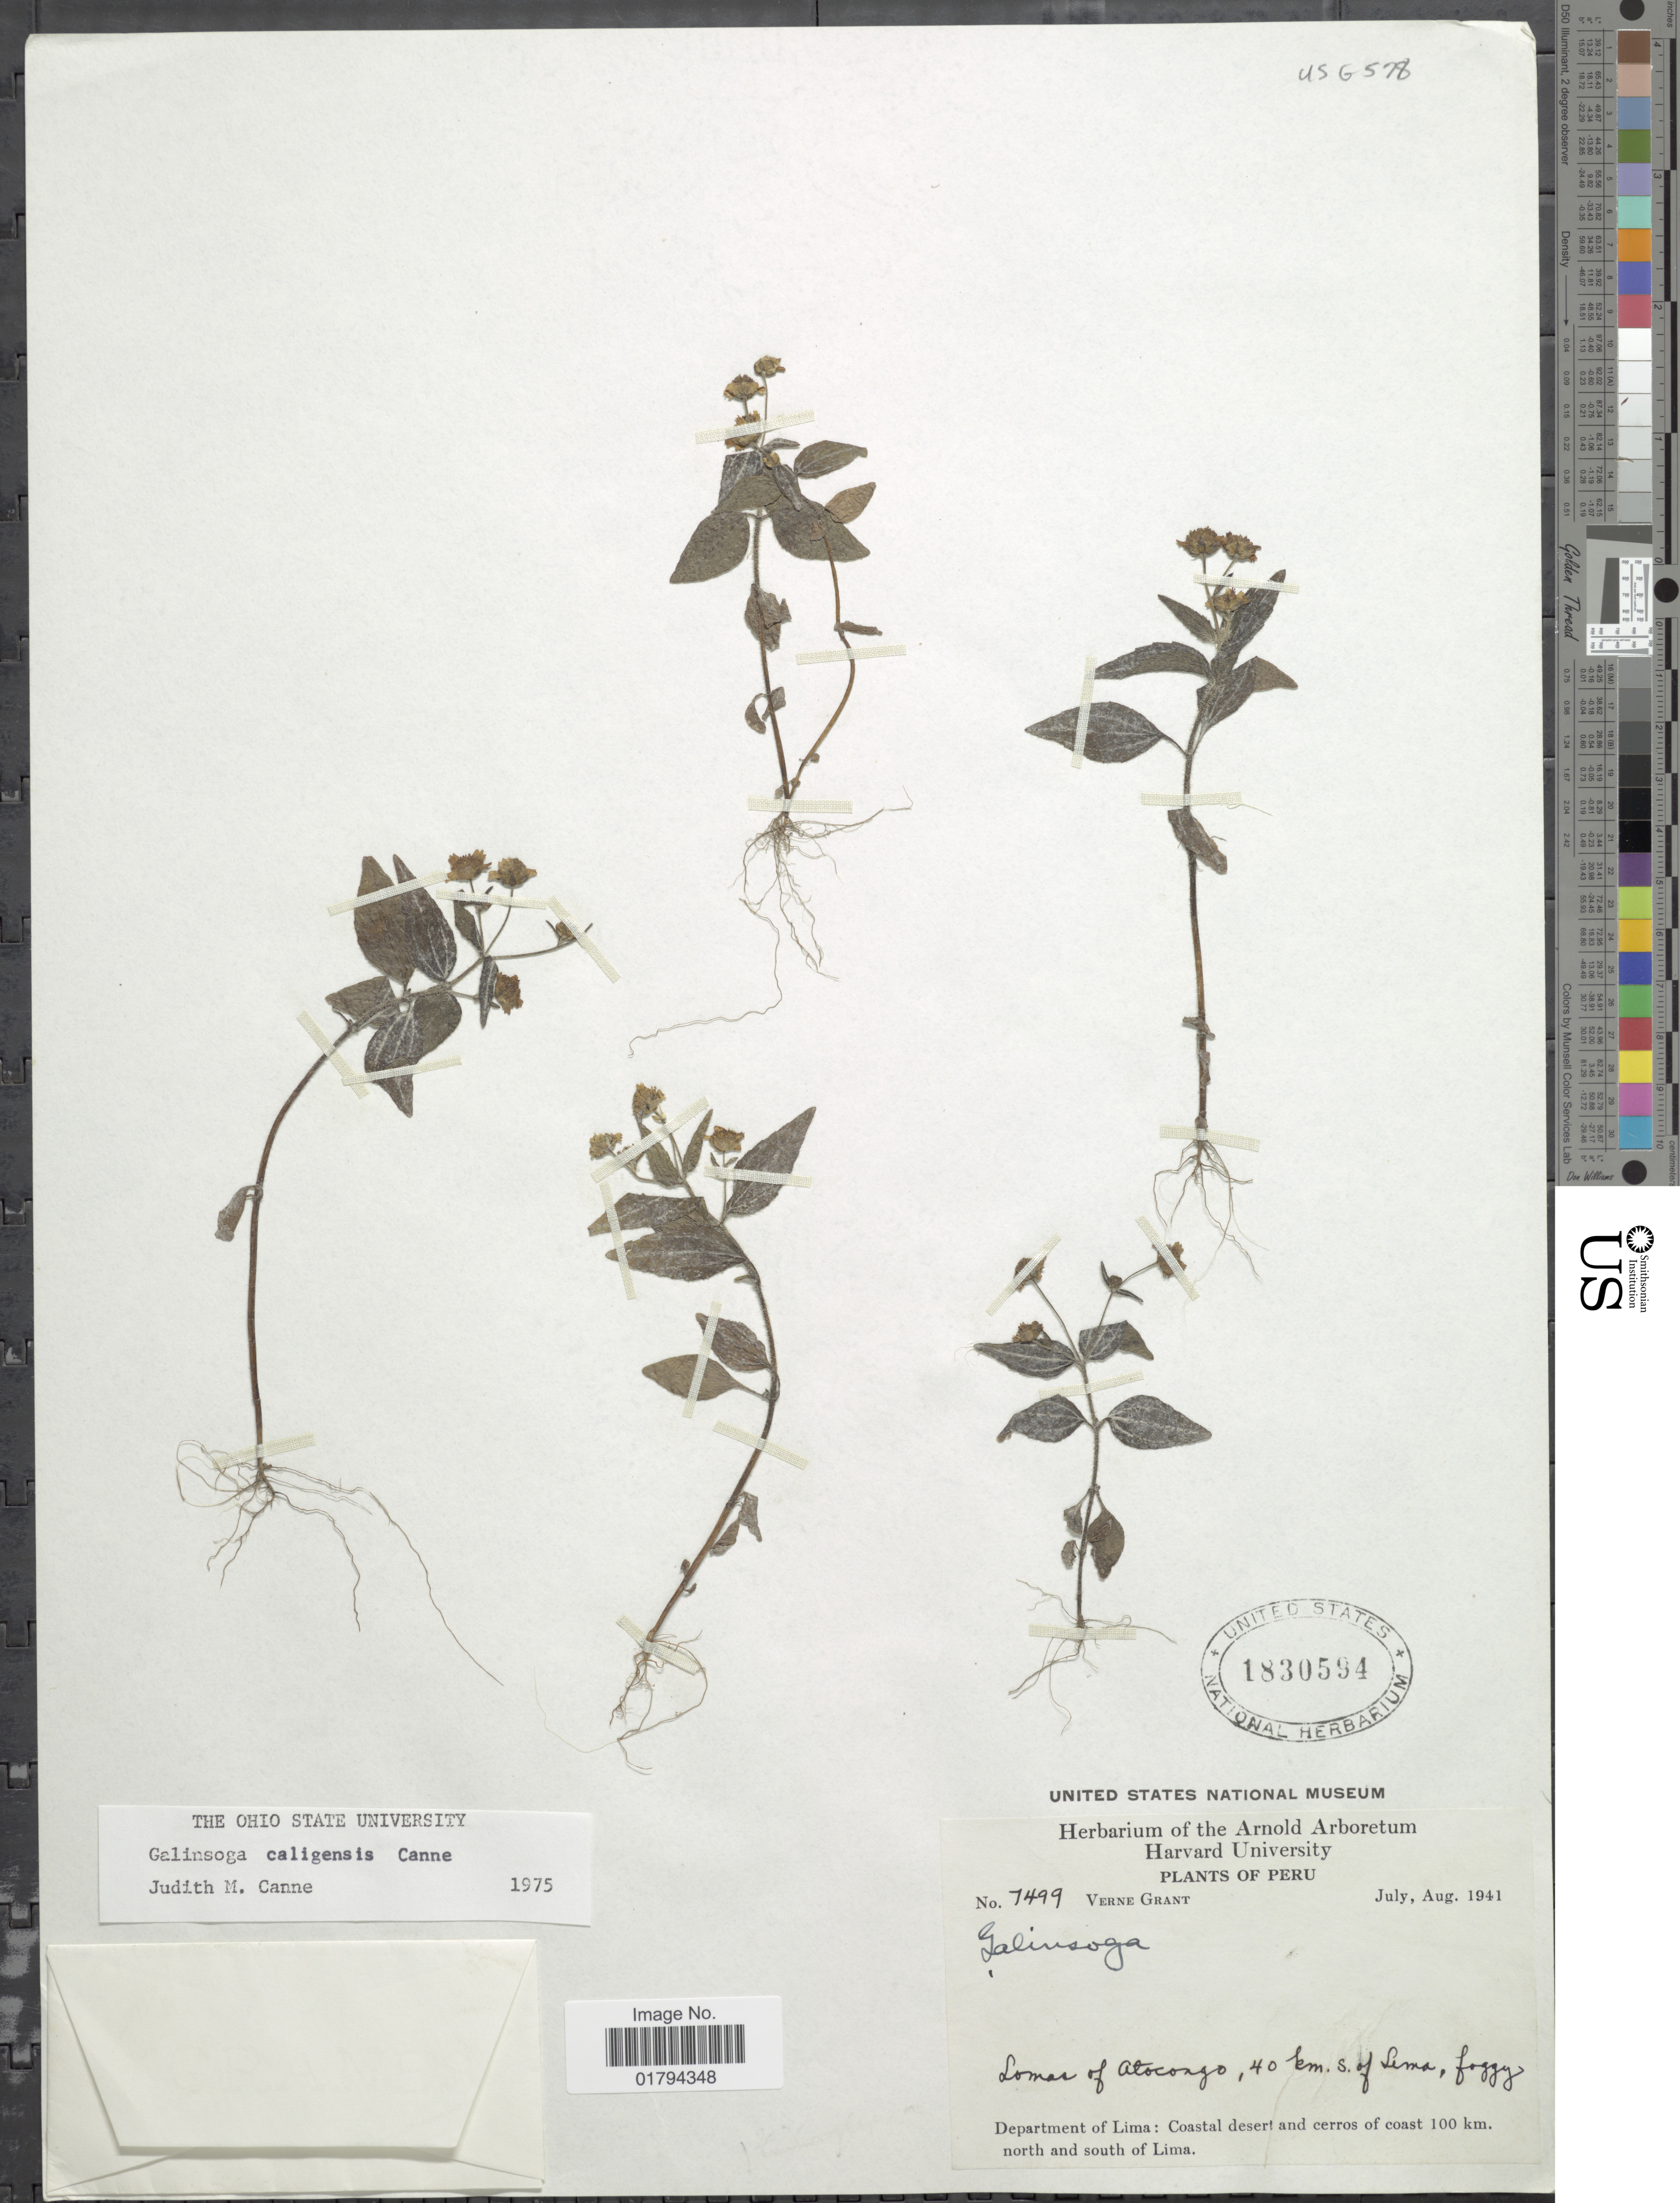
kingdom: Plantae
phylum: Tracheophyta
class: Magnoliopsida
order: Asterales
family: Asteraceae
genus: Galinsoga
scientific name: Galinsoga caligensis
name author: Canne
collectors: V. Grant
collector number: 7499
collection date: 1941-07/1941-08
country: Peru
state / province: Lima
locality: Lomas of Atocongo (40 km. S. of Lima), coastal desert and cerros of coast 100 km. north and south of Lima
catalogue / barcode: US 1830594